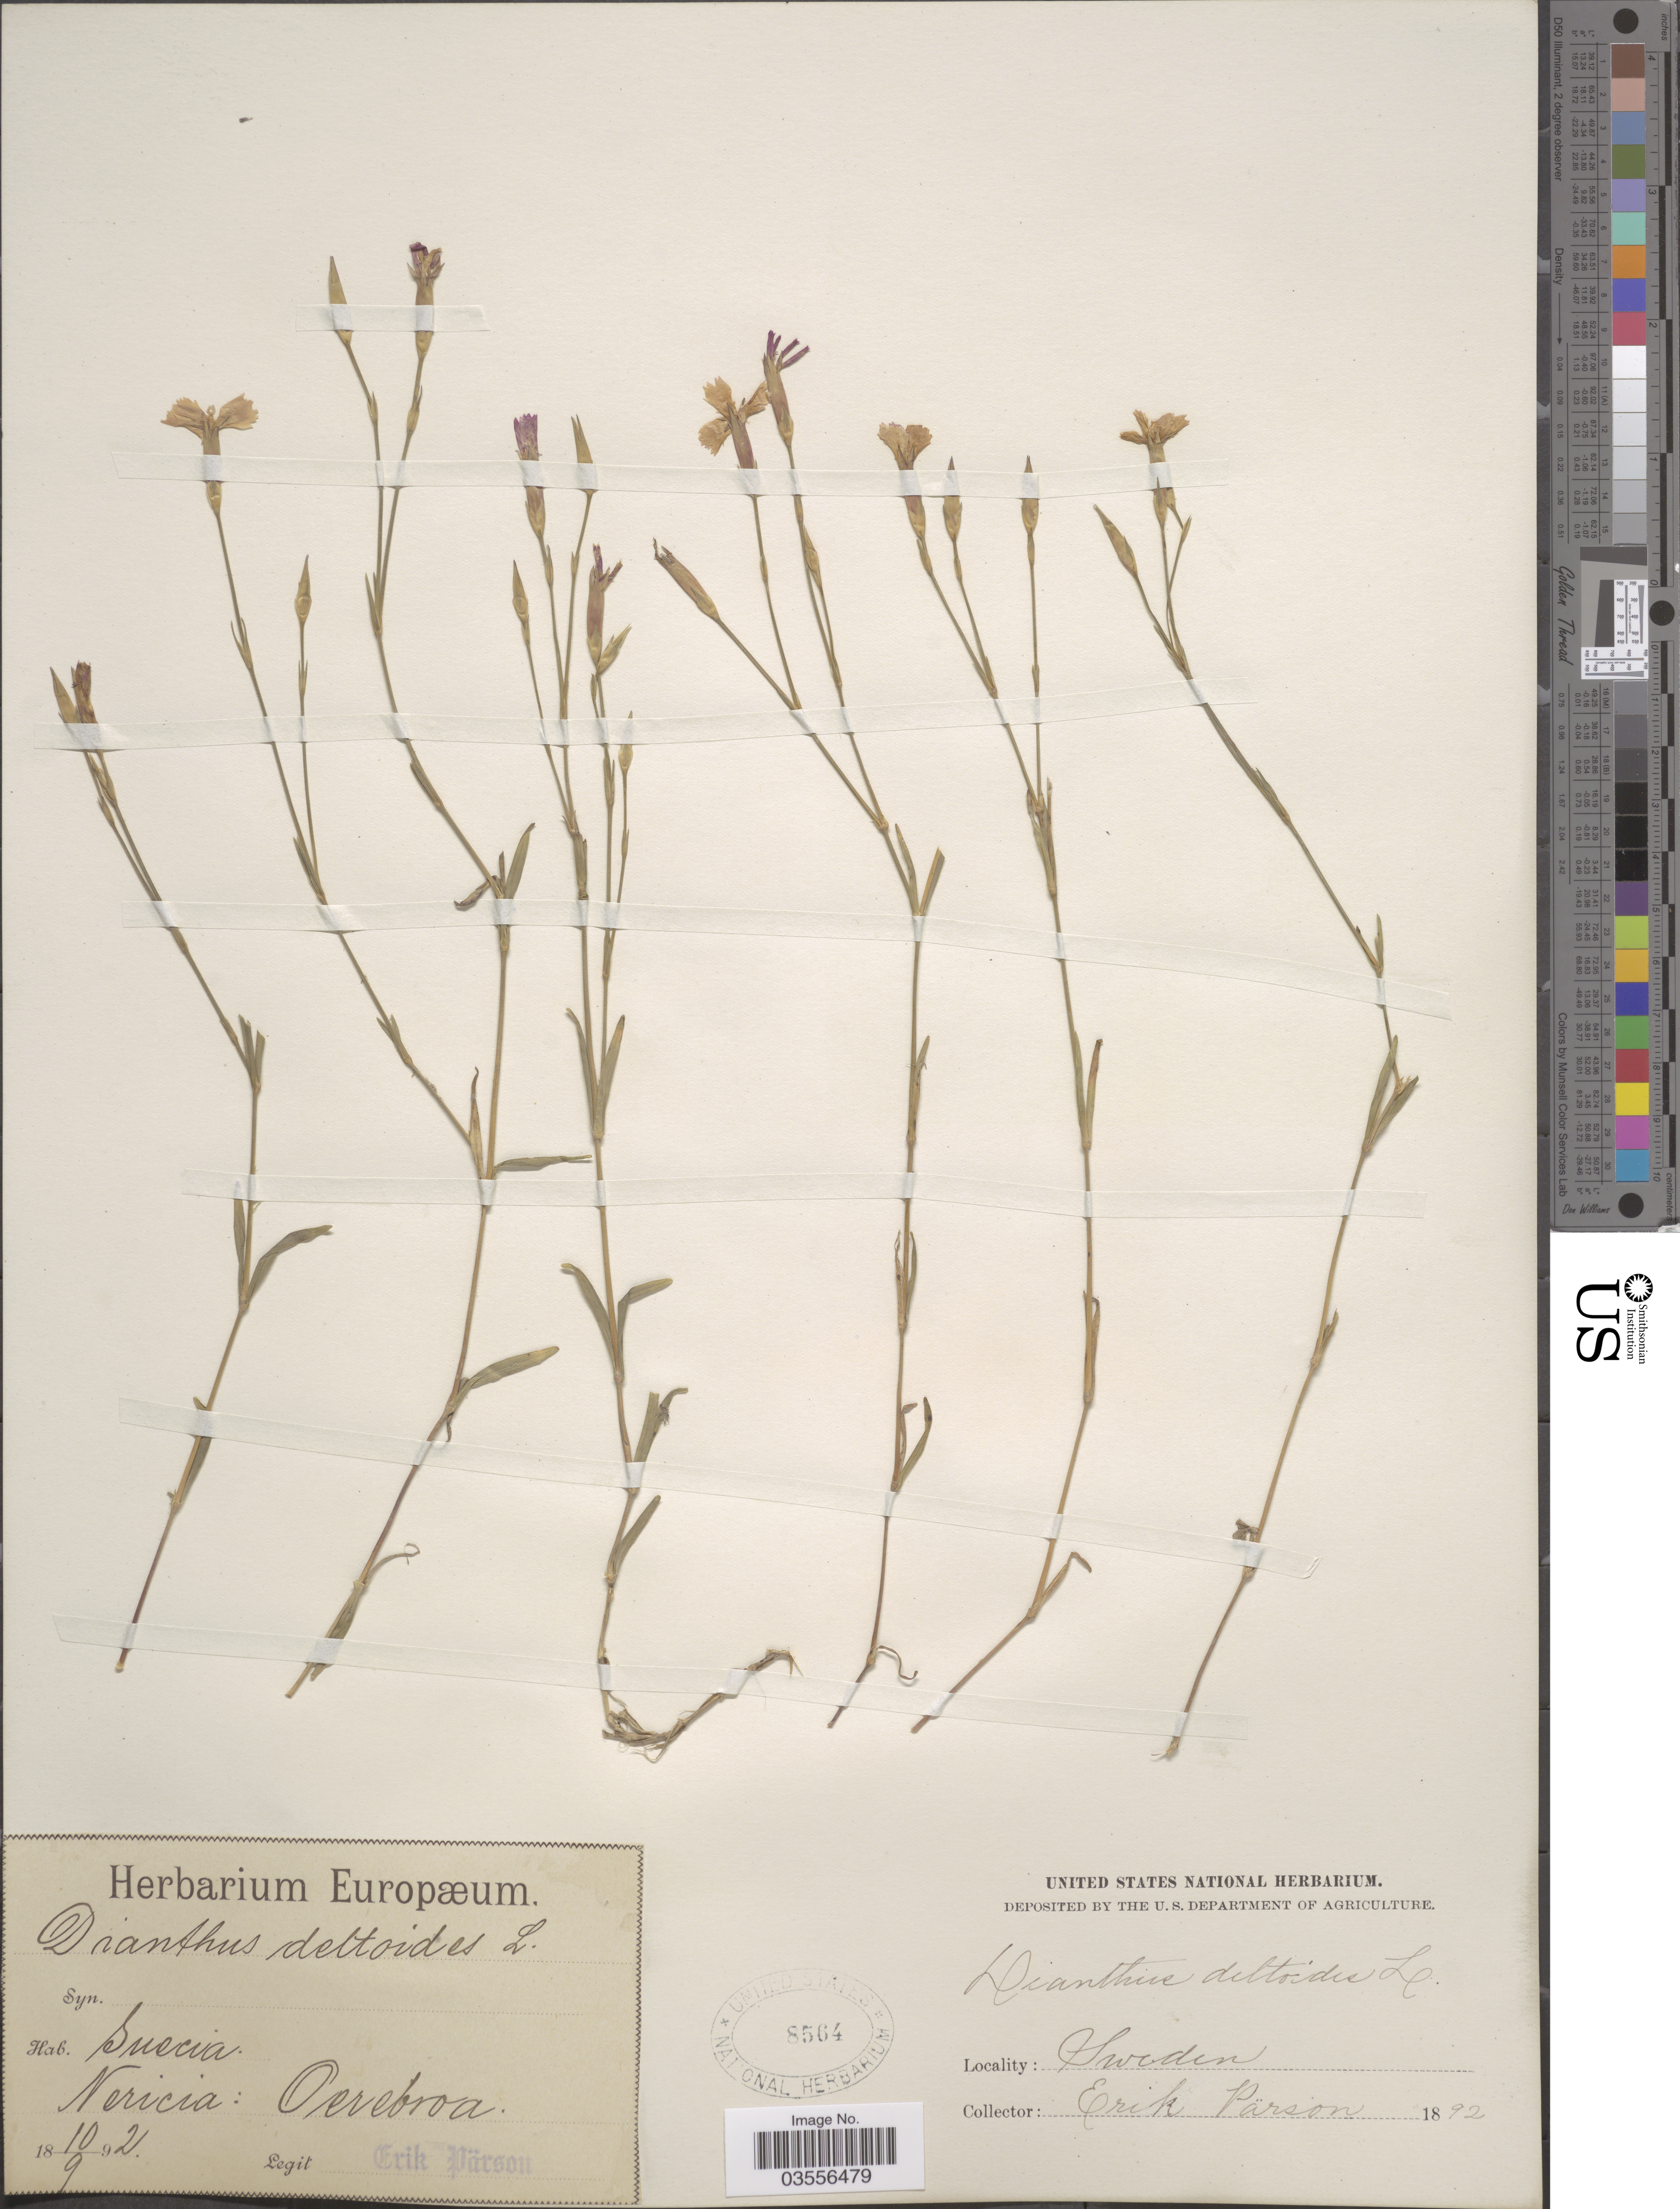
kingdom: Plantae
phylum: Tracheophyta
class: Magnoliopsida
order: Caryophyllales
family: Caryophyllaceae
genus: Dianthus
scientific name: Dianthus deltoides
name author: L.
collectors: E. Parson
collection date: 1892-09-10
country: Sweden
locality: Suecia. Nericia: Oerebroa.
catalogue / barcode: US 8564